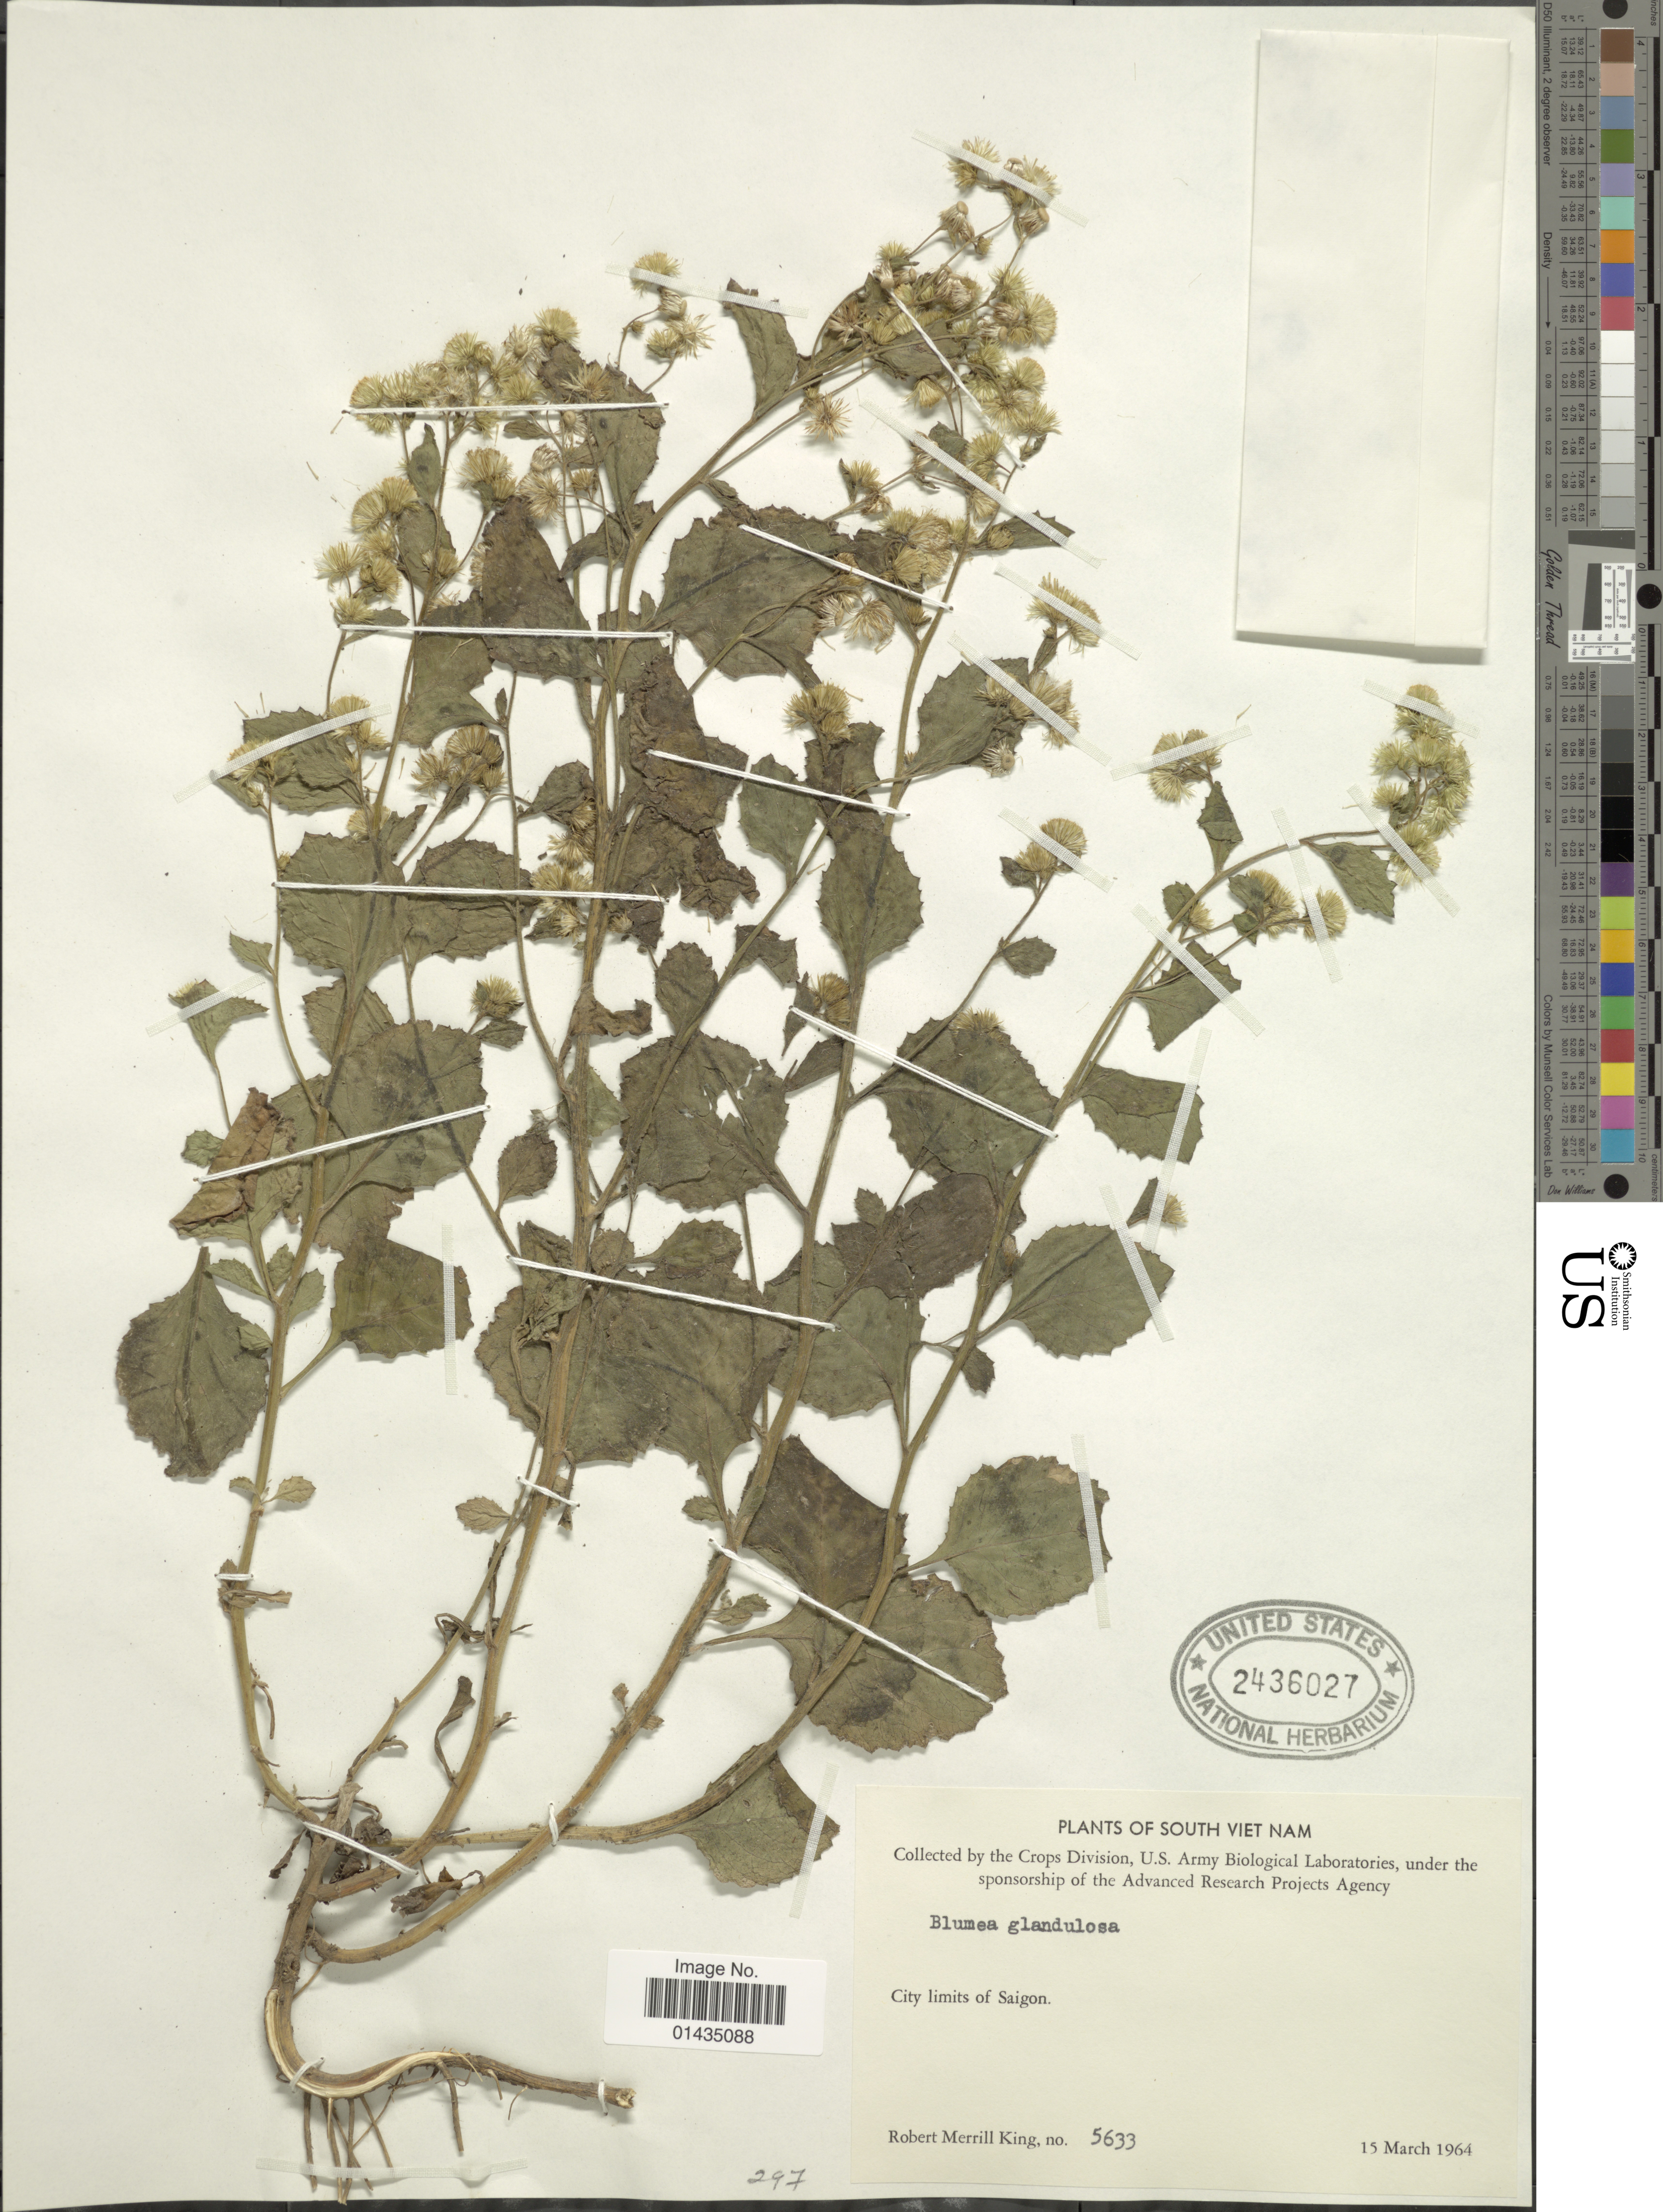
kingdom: Plantae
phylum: Tracheophyta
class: Magnoliopsida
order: Asterales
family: Asteraceae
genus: Blumea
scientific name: Blumea glandulosa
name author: DC.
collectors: R. M. King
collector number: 5633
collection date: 1964-03-15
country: Vietnam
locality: South Viet Nam, city limits of Saigon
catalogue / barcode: US 2436027